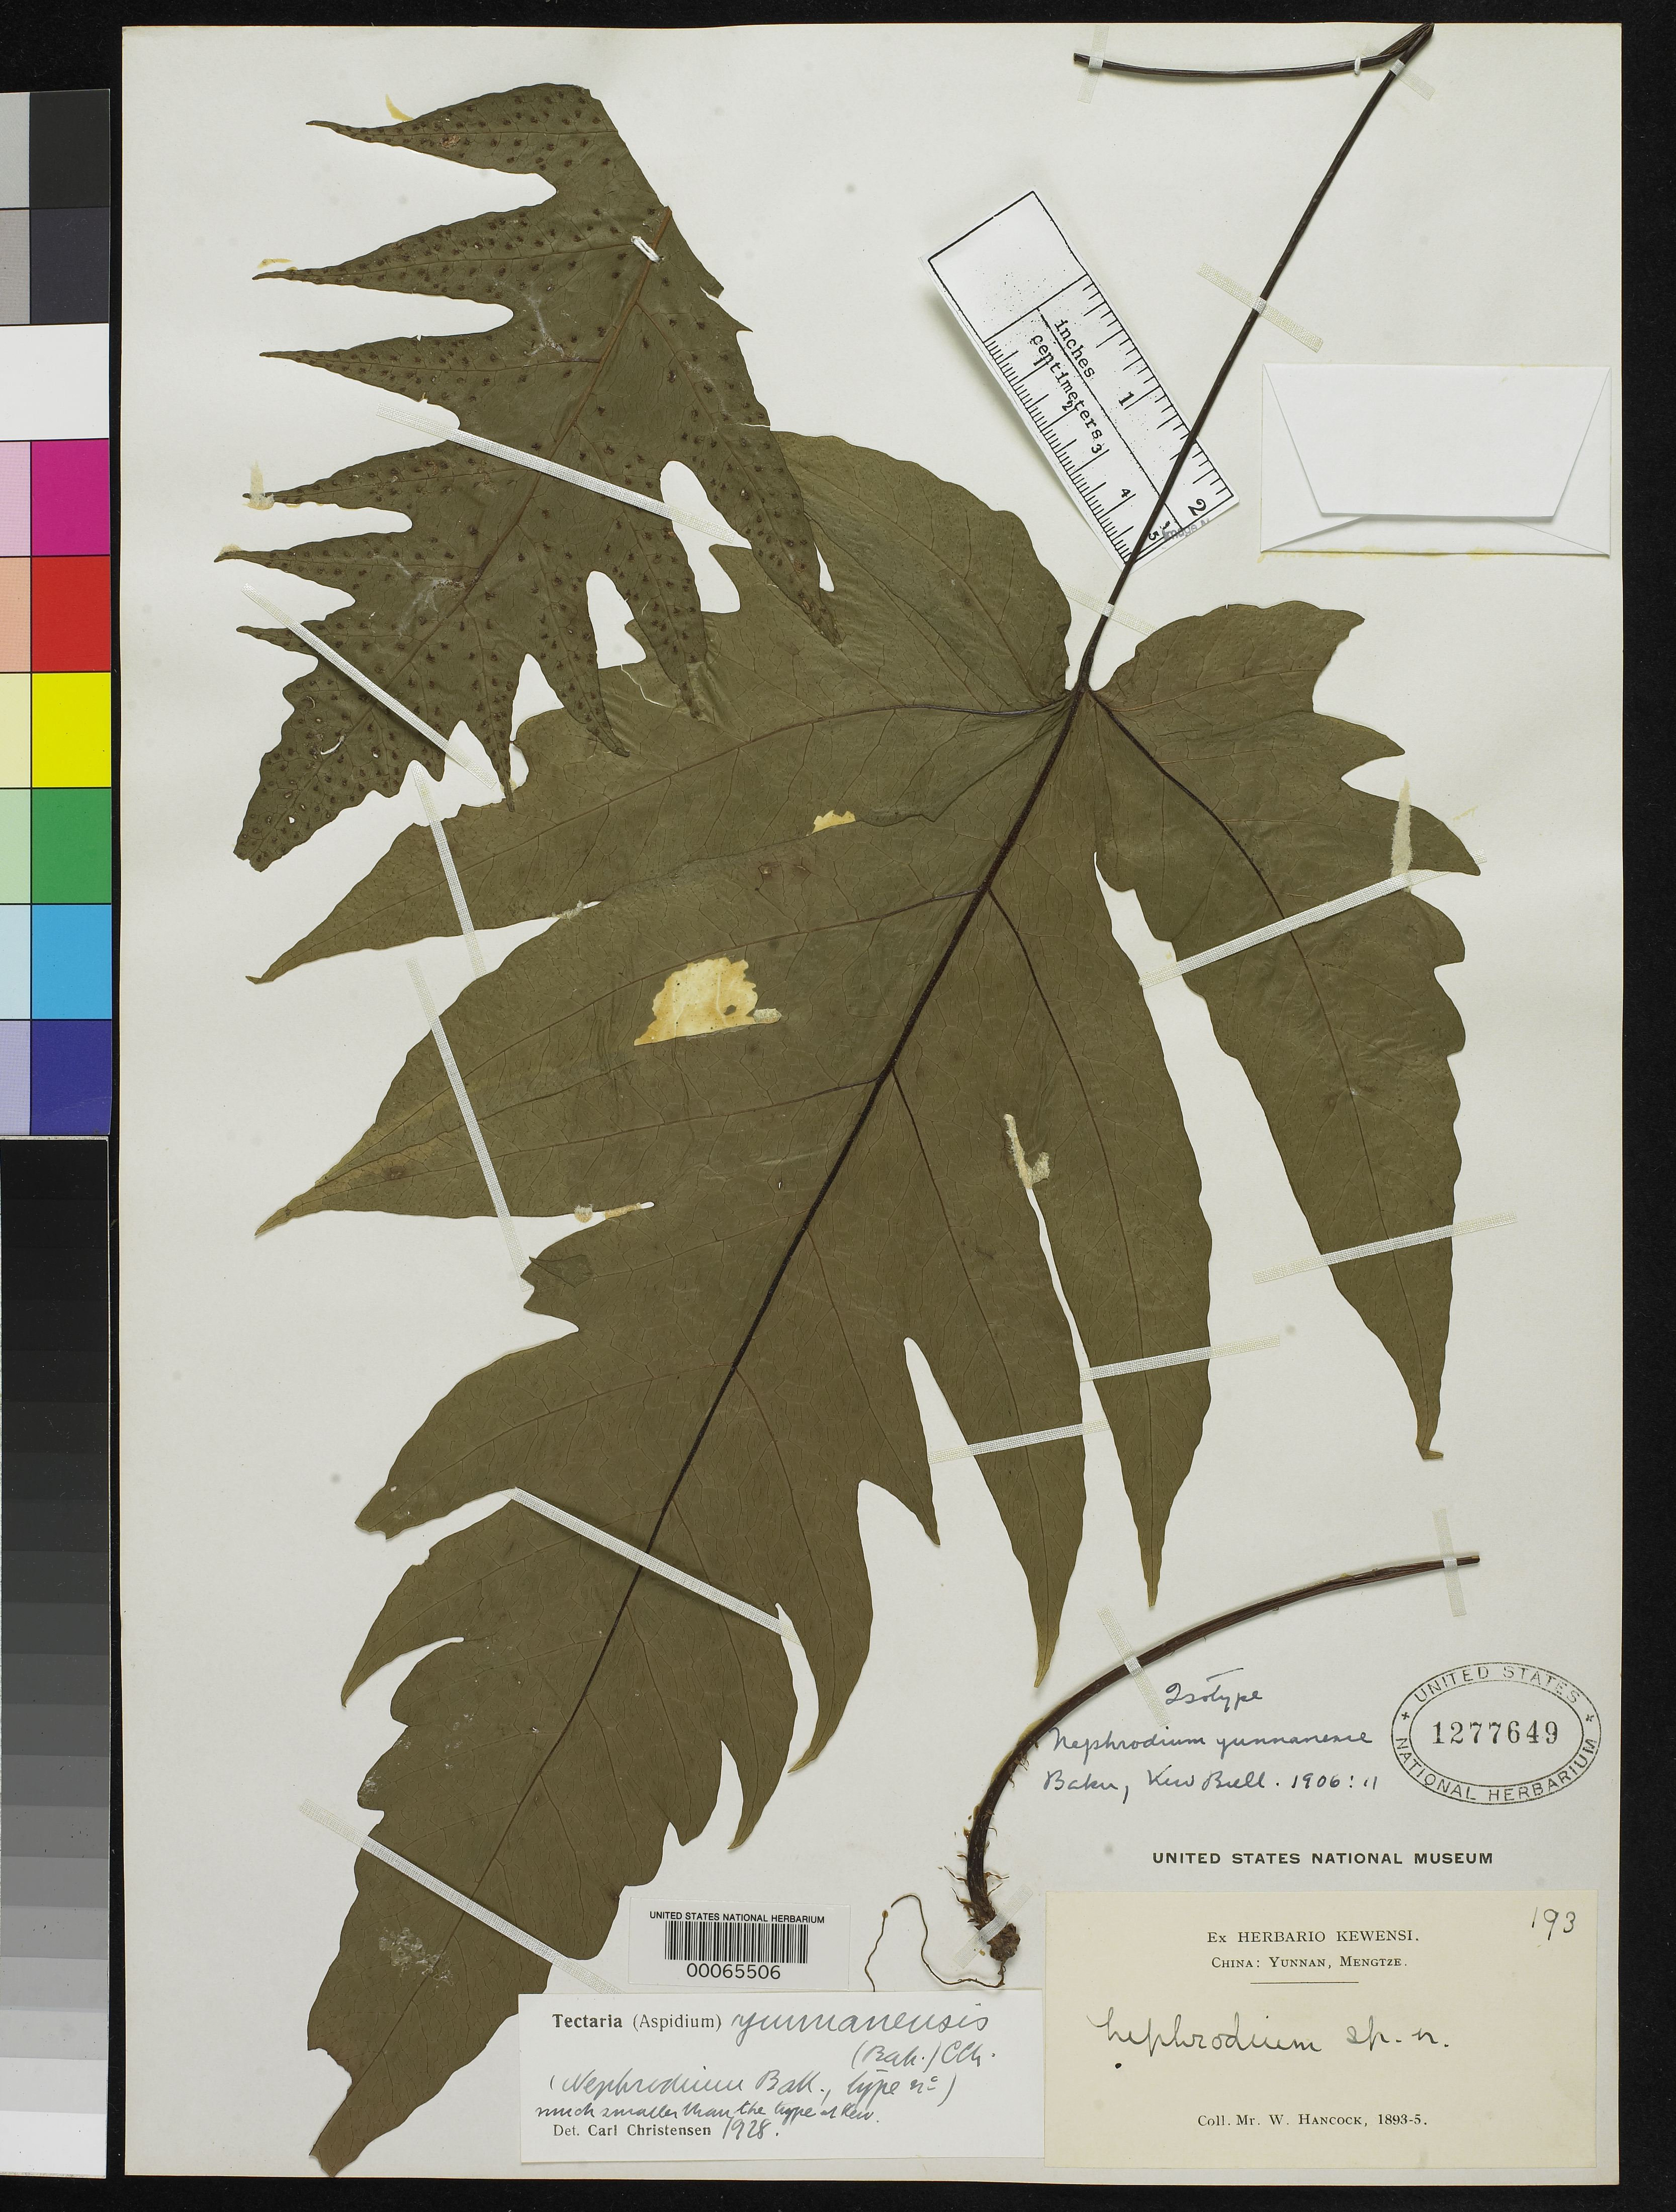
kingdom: Plantae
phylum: Tracheophyta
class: Polypodiopsida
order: Polypodiales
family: Dryopteridaceae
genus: Nephrodium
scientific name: Nephrodium yunnanense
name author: Baker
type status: Type Collection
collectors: W. Hancock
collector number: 193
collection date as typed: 1893 to -- --- 1895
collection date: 1893/1895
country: China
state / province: Yunnan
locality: Mengtze.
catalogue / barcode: US 1277649